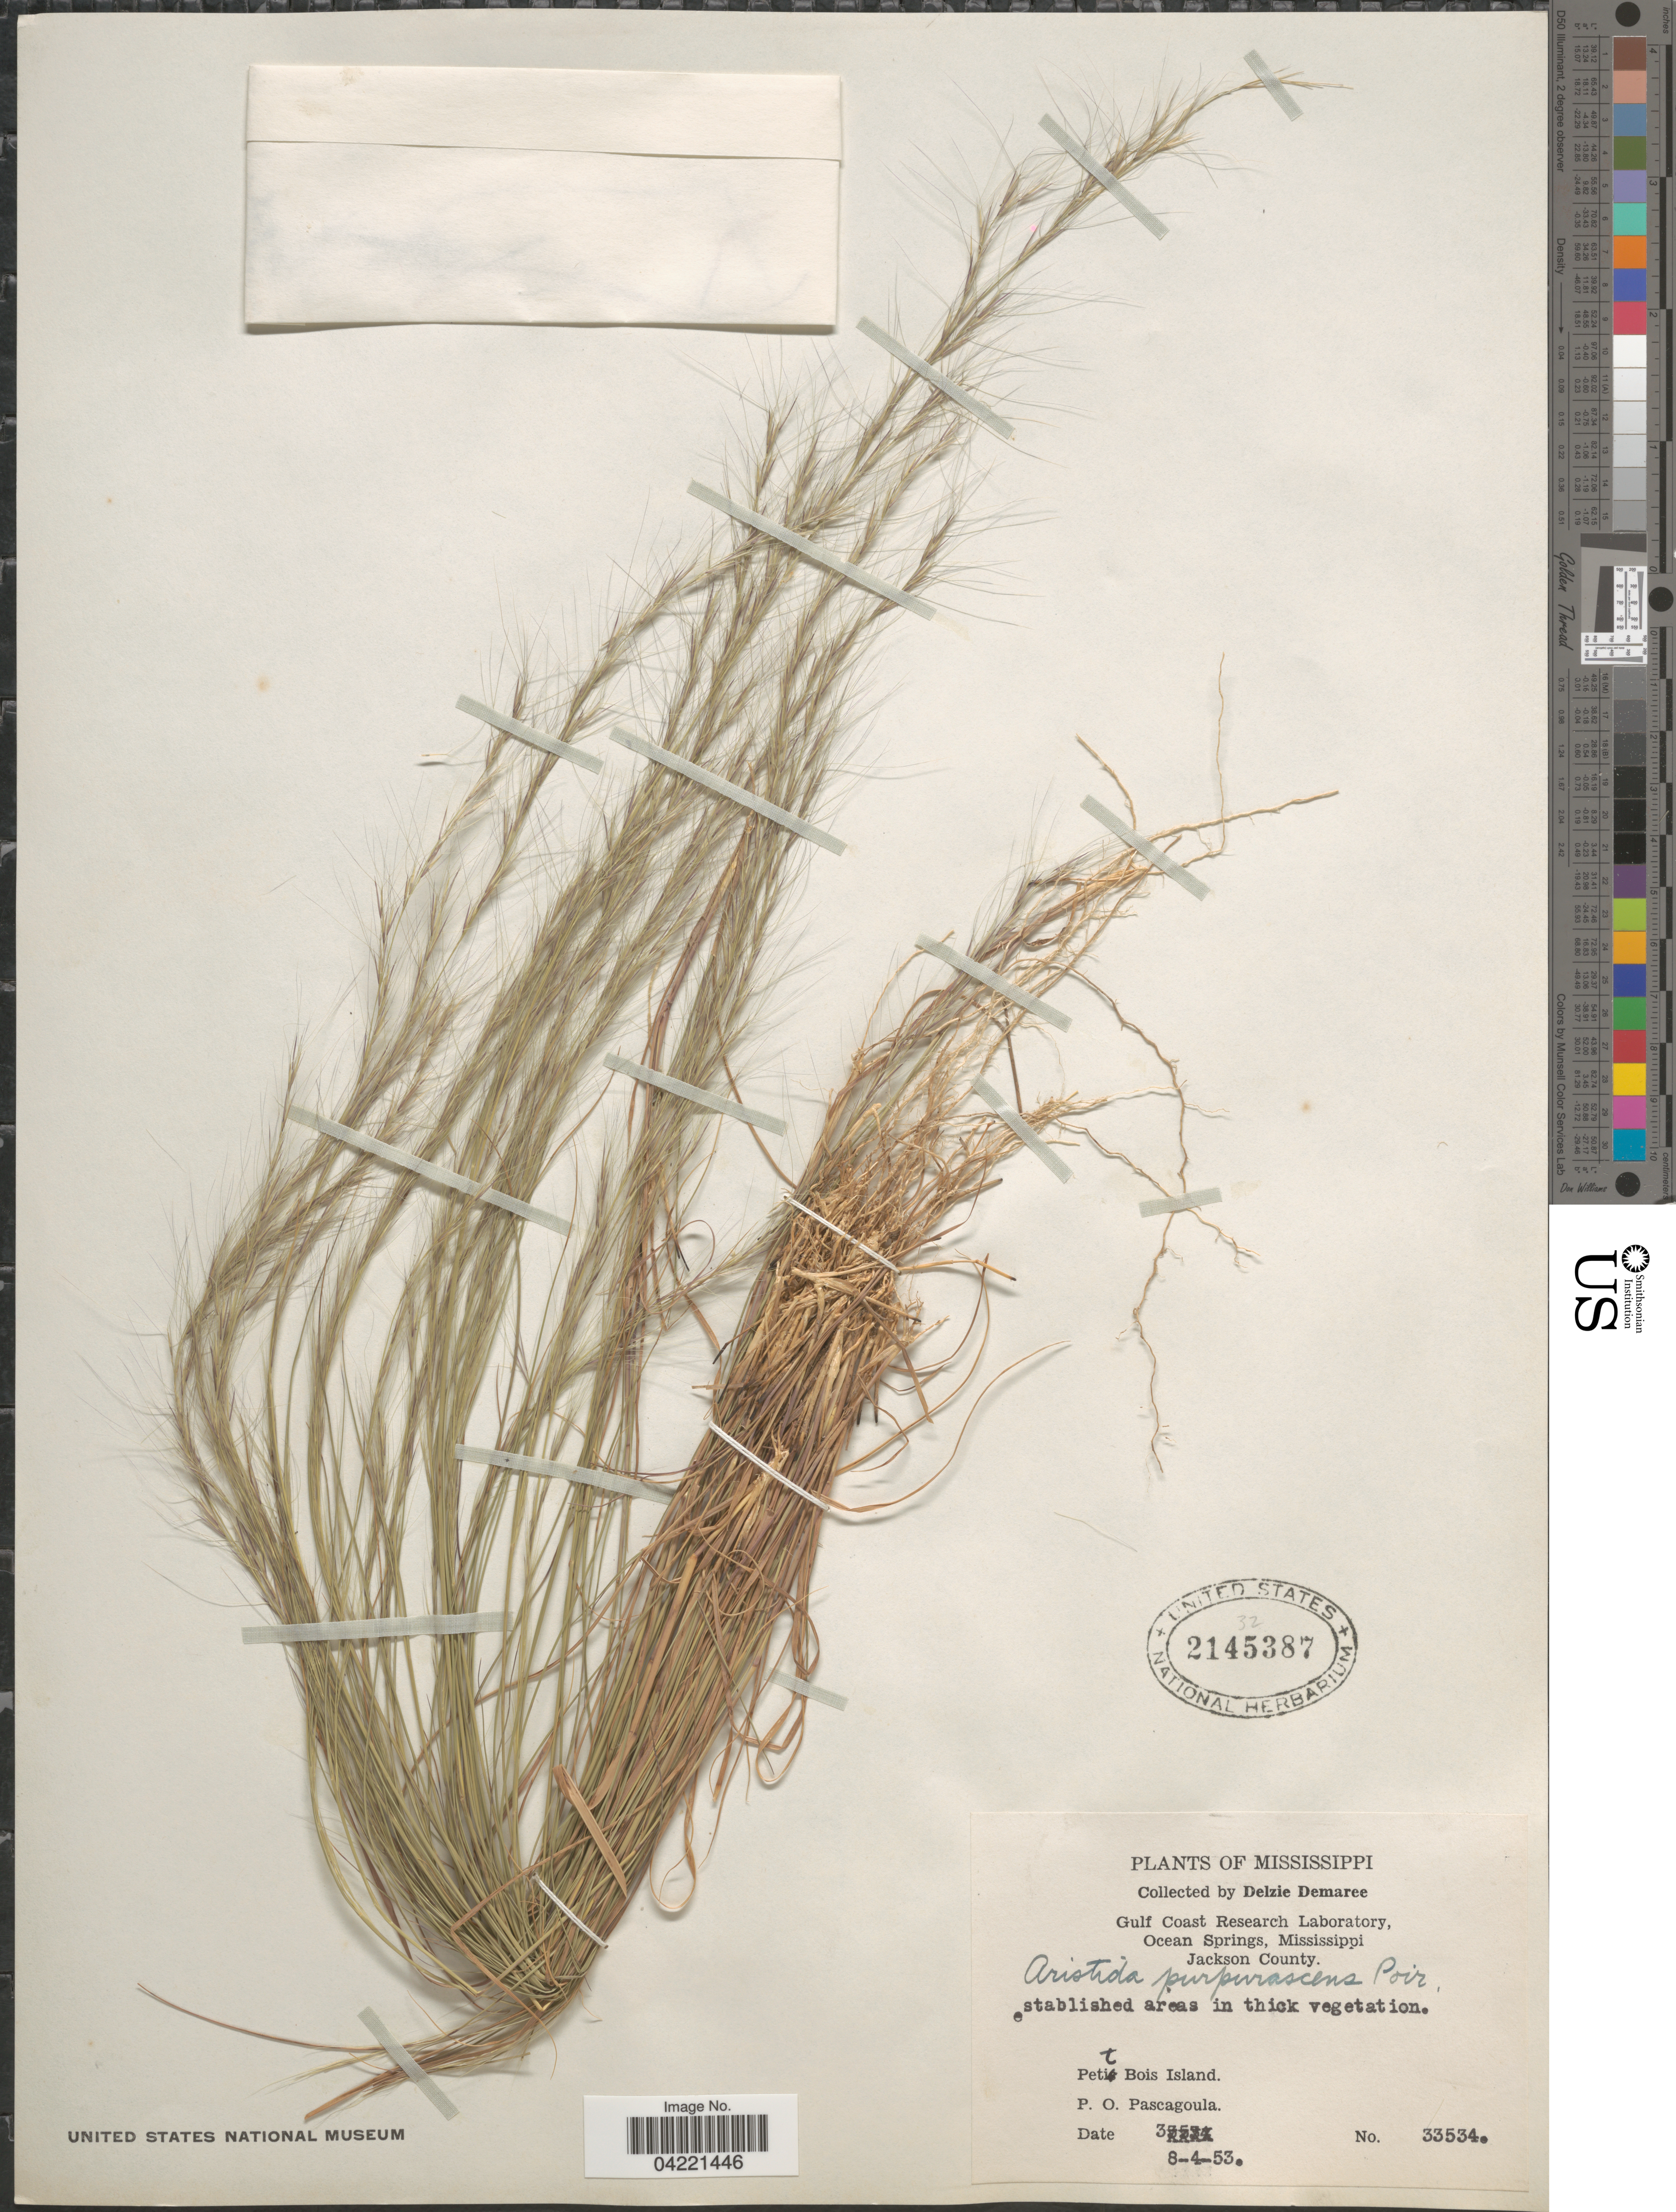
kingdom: Plantae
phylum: Tracheophyta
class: Liliopsida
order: Poales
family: Poaceae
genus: Aristida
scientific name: Aristida purpurascens var. purpurescens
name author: Poir.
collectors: D. Demaree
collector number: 3354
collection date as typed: Transcribed d/m/y: 4/8/53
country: United States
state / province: Mississippi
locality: Gulf Coast Research Laboratory, Ocean Springs, Jackson County. Petit Bois Island. P. O. Pascagoula.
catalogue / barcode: US 2145387